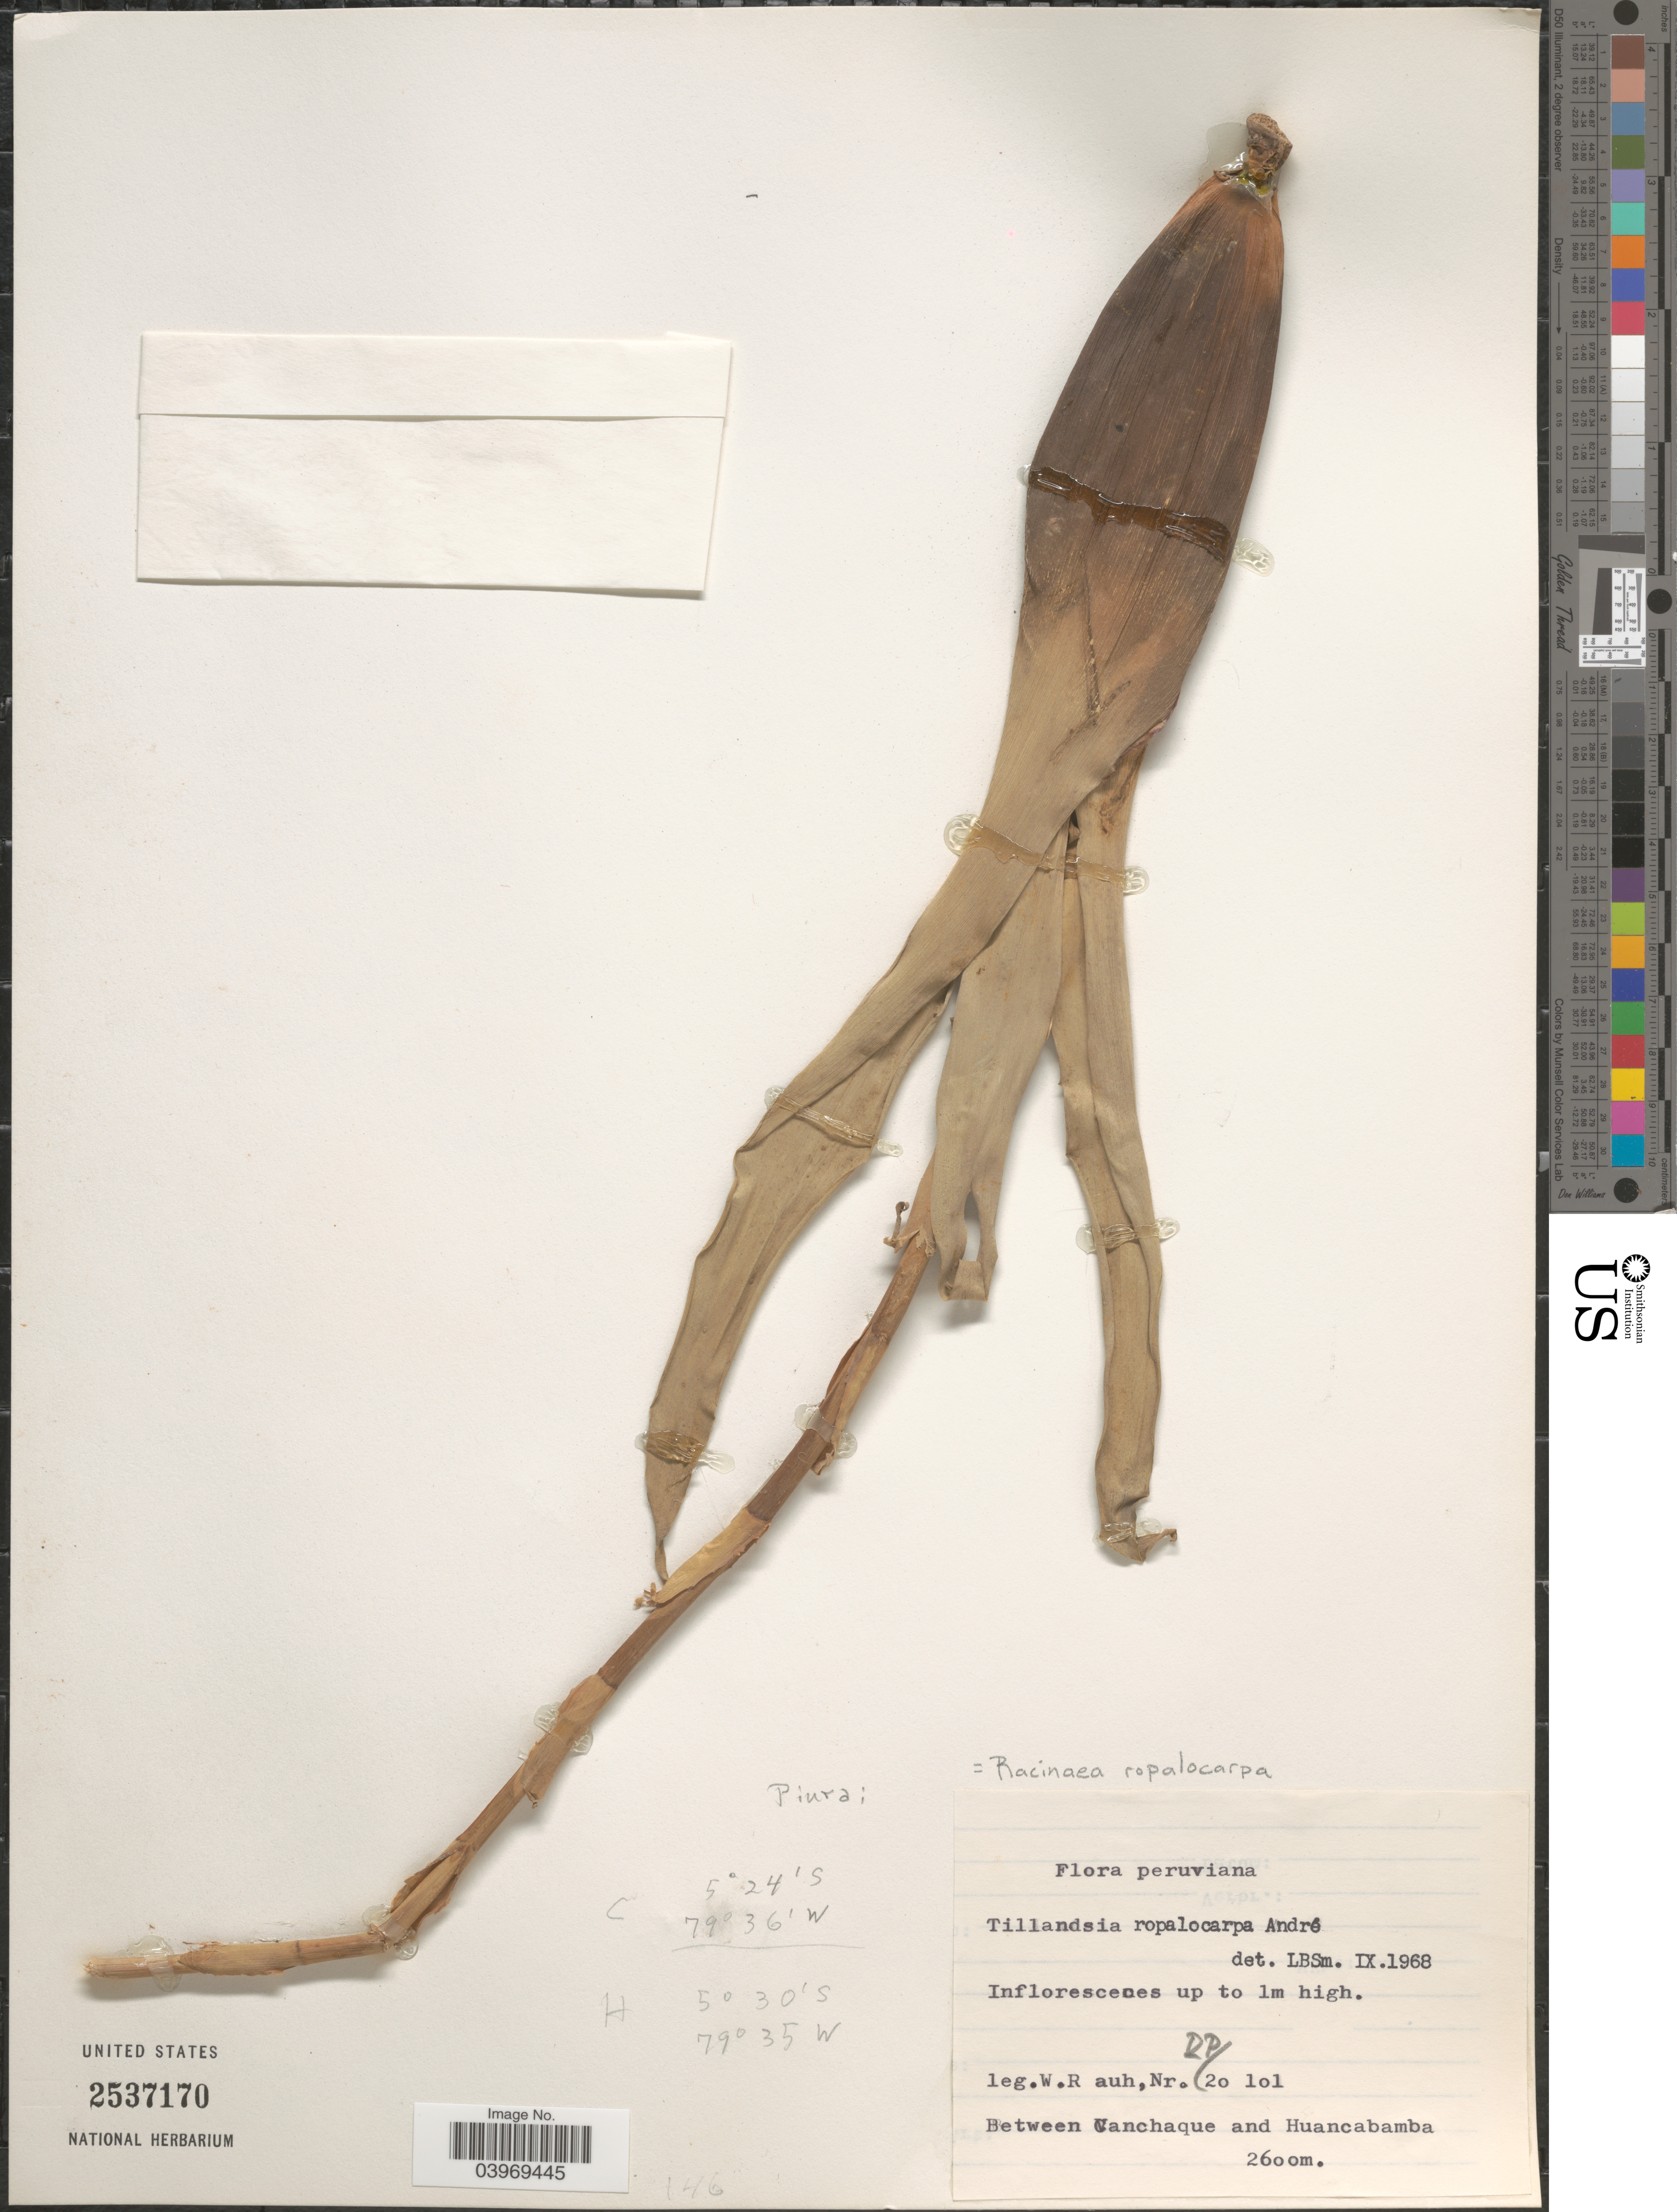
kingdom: Plantae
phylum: Tracheophyta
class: Liliopsida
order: Poales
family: Bromeliaceae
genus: Racinaea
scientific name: Racinaea ropalocarpa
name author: (André) M.A. Spencer & L.B. Sm.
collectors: W. Rauh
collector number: RP20101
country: Peru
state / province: Piura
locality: Between Canchaque and Huancabamba.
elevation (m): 2600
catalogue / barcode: US 2537170